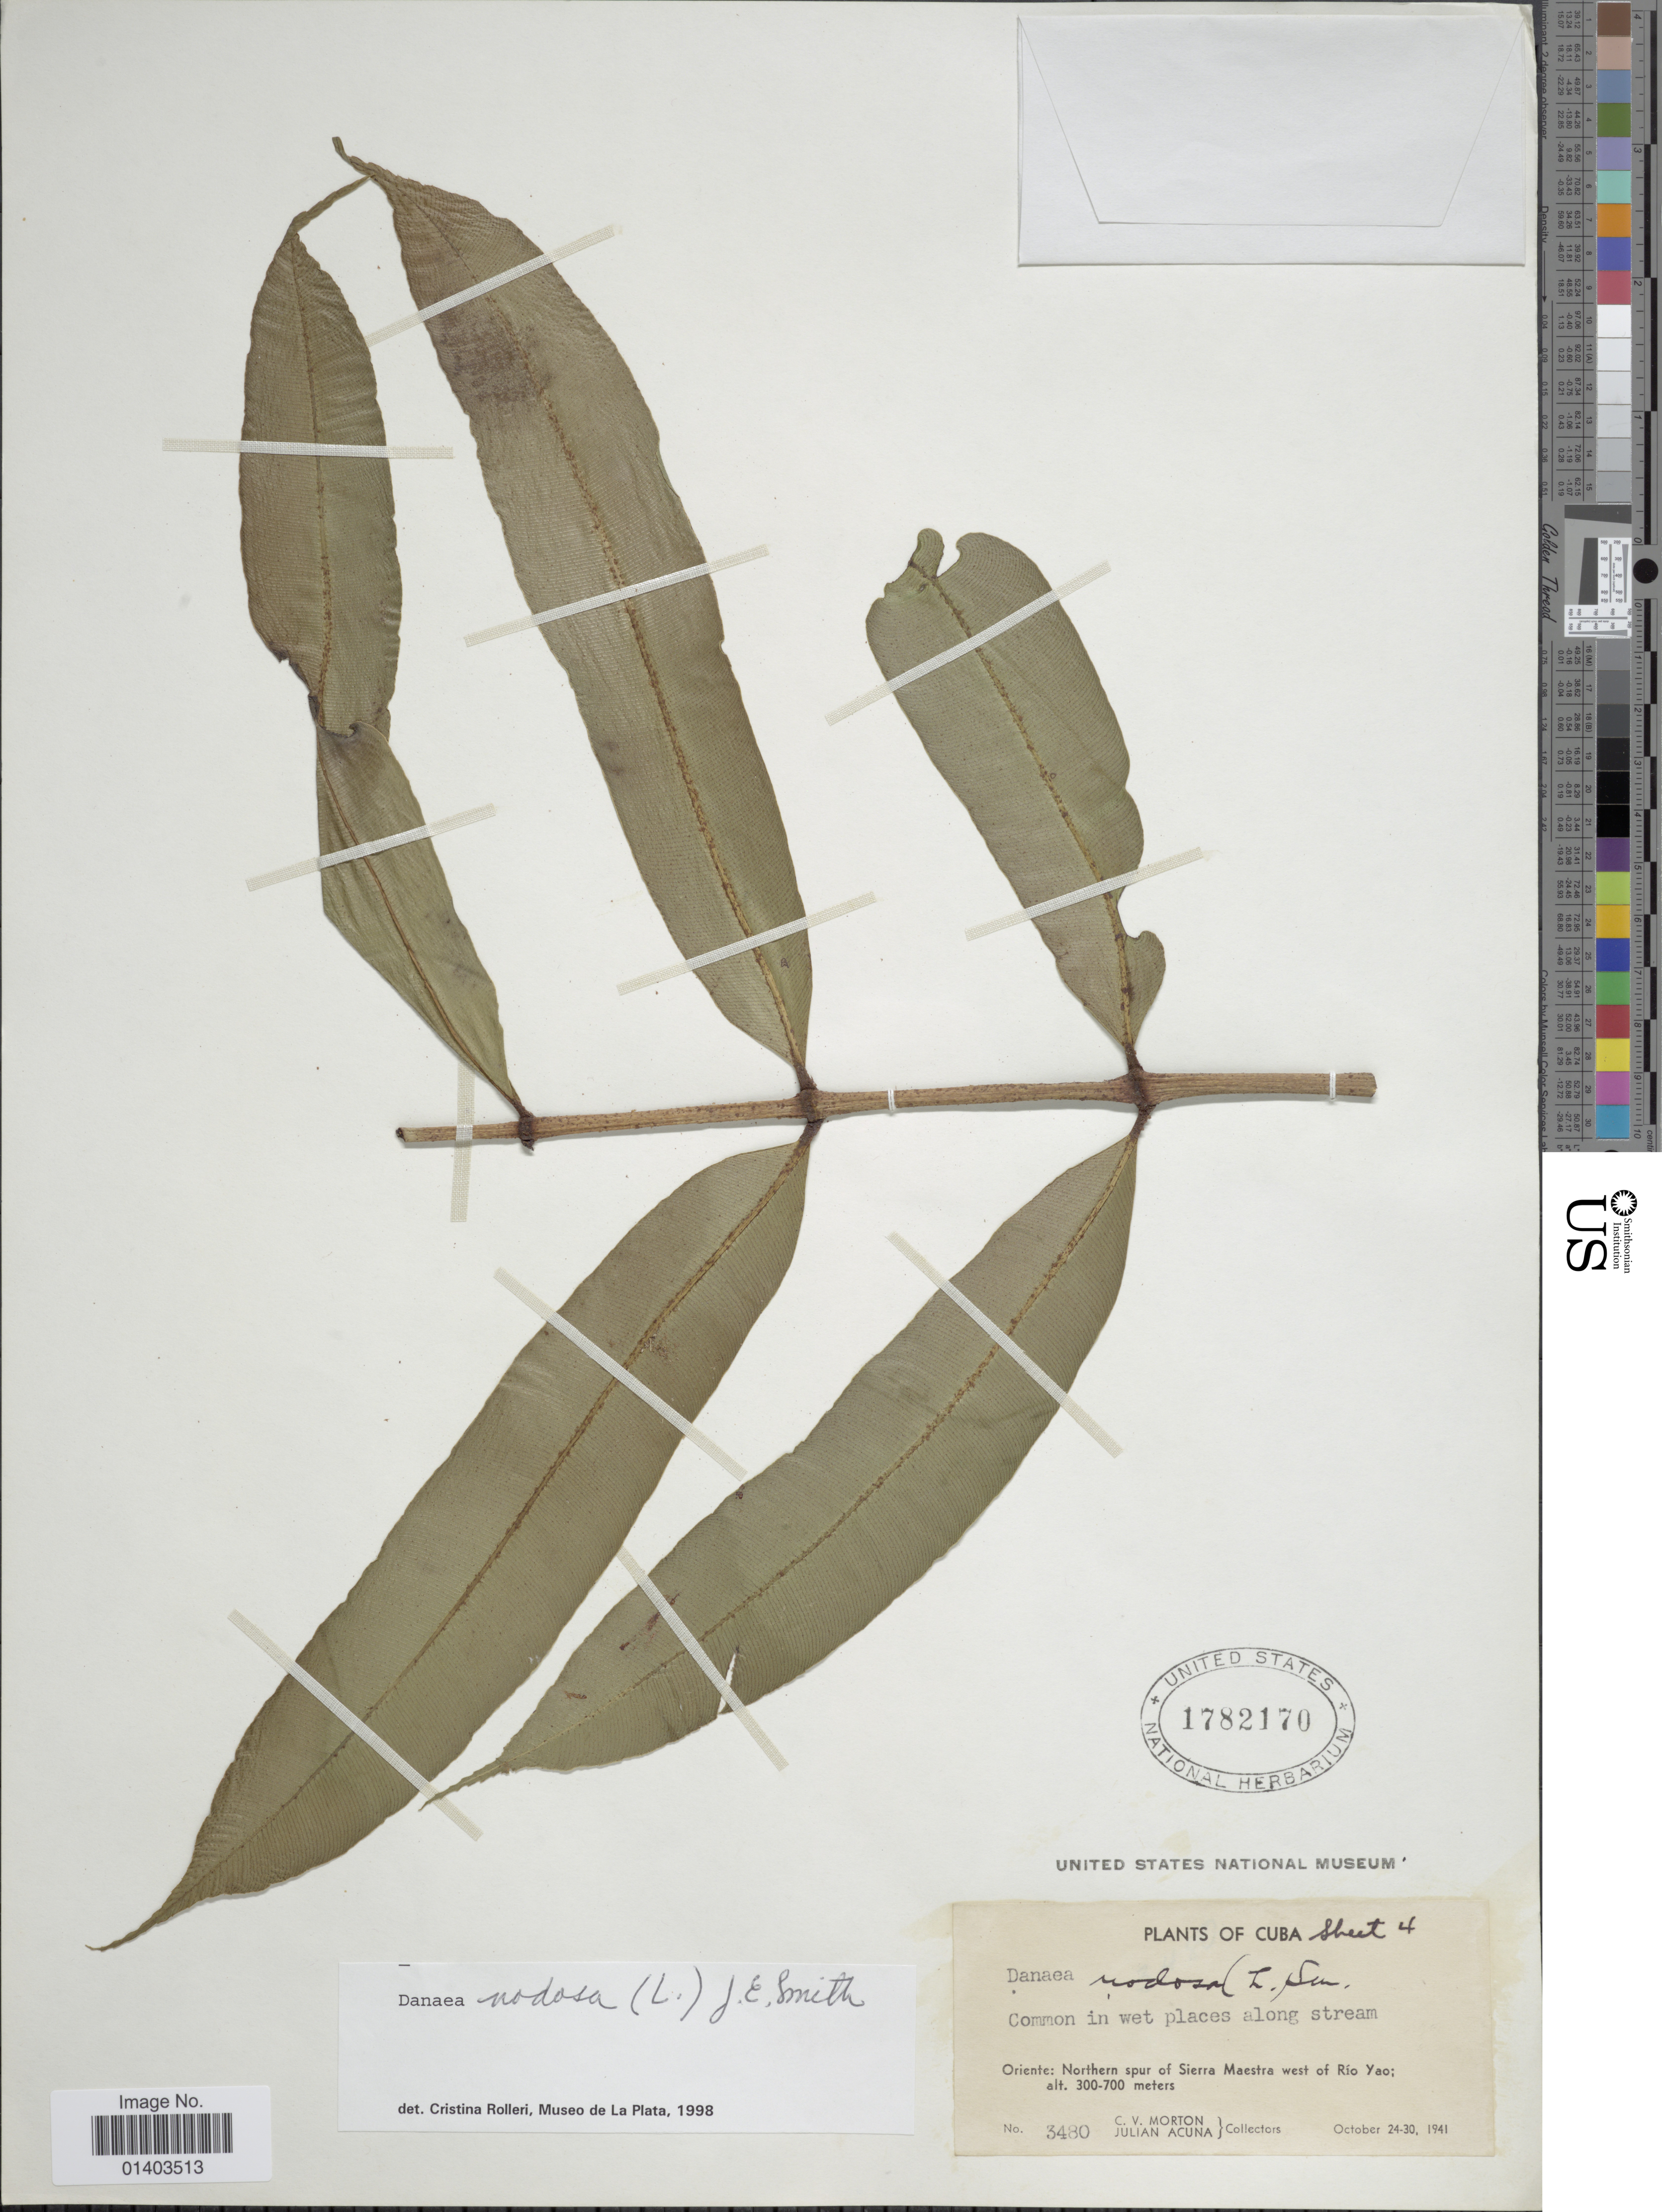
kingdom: Plantae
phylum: Tracheophyta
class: Polypodiopsida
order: Marattiales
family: Marattiaceae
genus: Danaea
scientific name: Danaea nodosa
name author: (L.) Sm.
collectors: C. V. Morton & J. B. Acuña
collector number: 3480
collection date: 1941-10-24/1941-10-30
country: Cuba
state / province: Oriente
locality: Northern spur of Sierra Maestre west of Río Yao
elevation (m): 300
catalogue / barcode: US 1782170